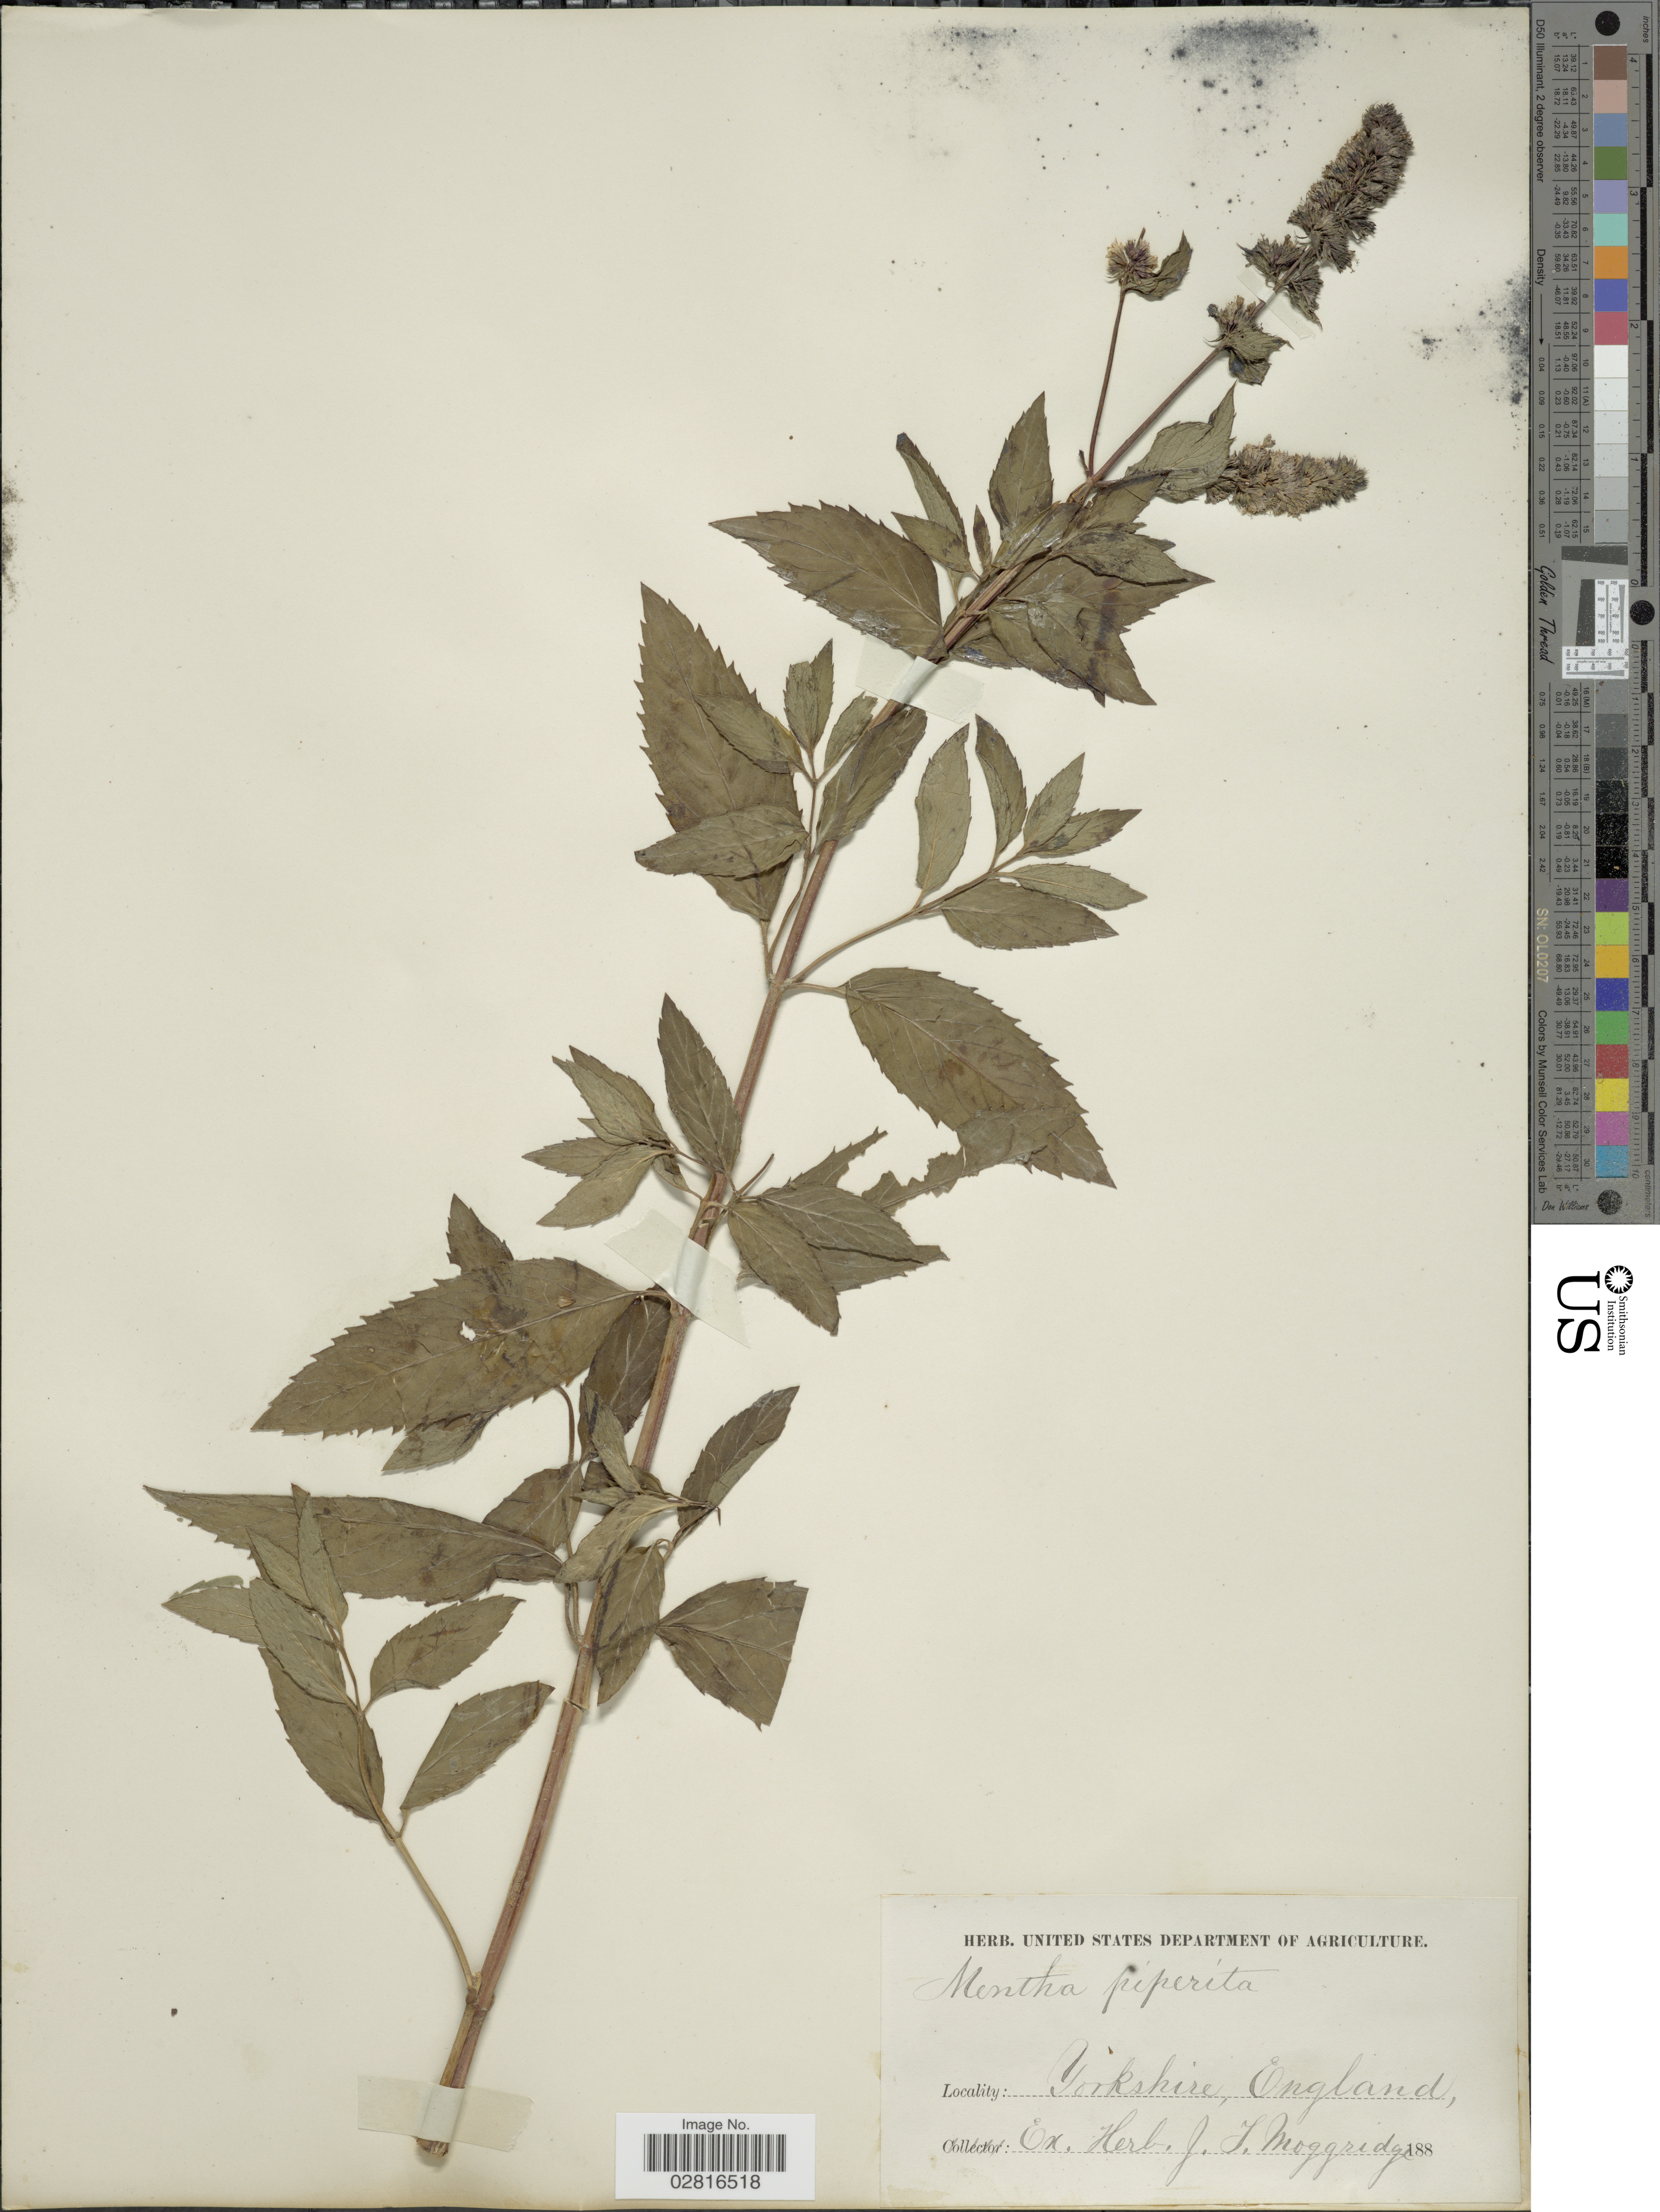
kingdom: Plantae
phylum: Tracheophyta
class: Magnoliopsida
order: Lamiales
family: Lamiaceae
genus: Mentha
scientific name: Mentha x piperita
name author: L.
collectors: ex herb. J.T. Moggridge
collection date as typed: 188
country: United Kingdom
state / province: England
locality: Yorkshire.